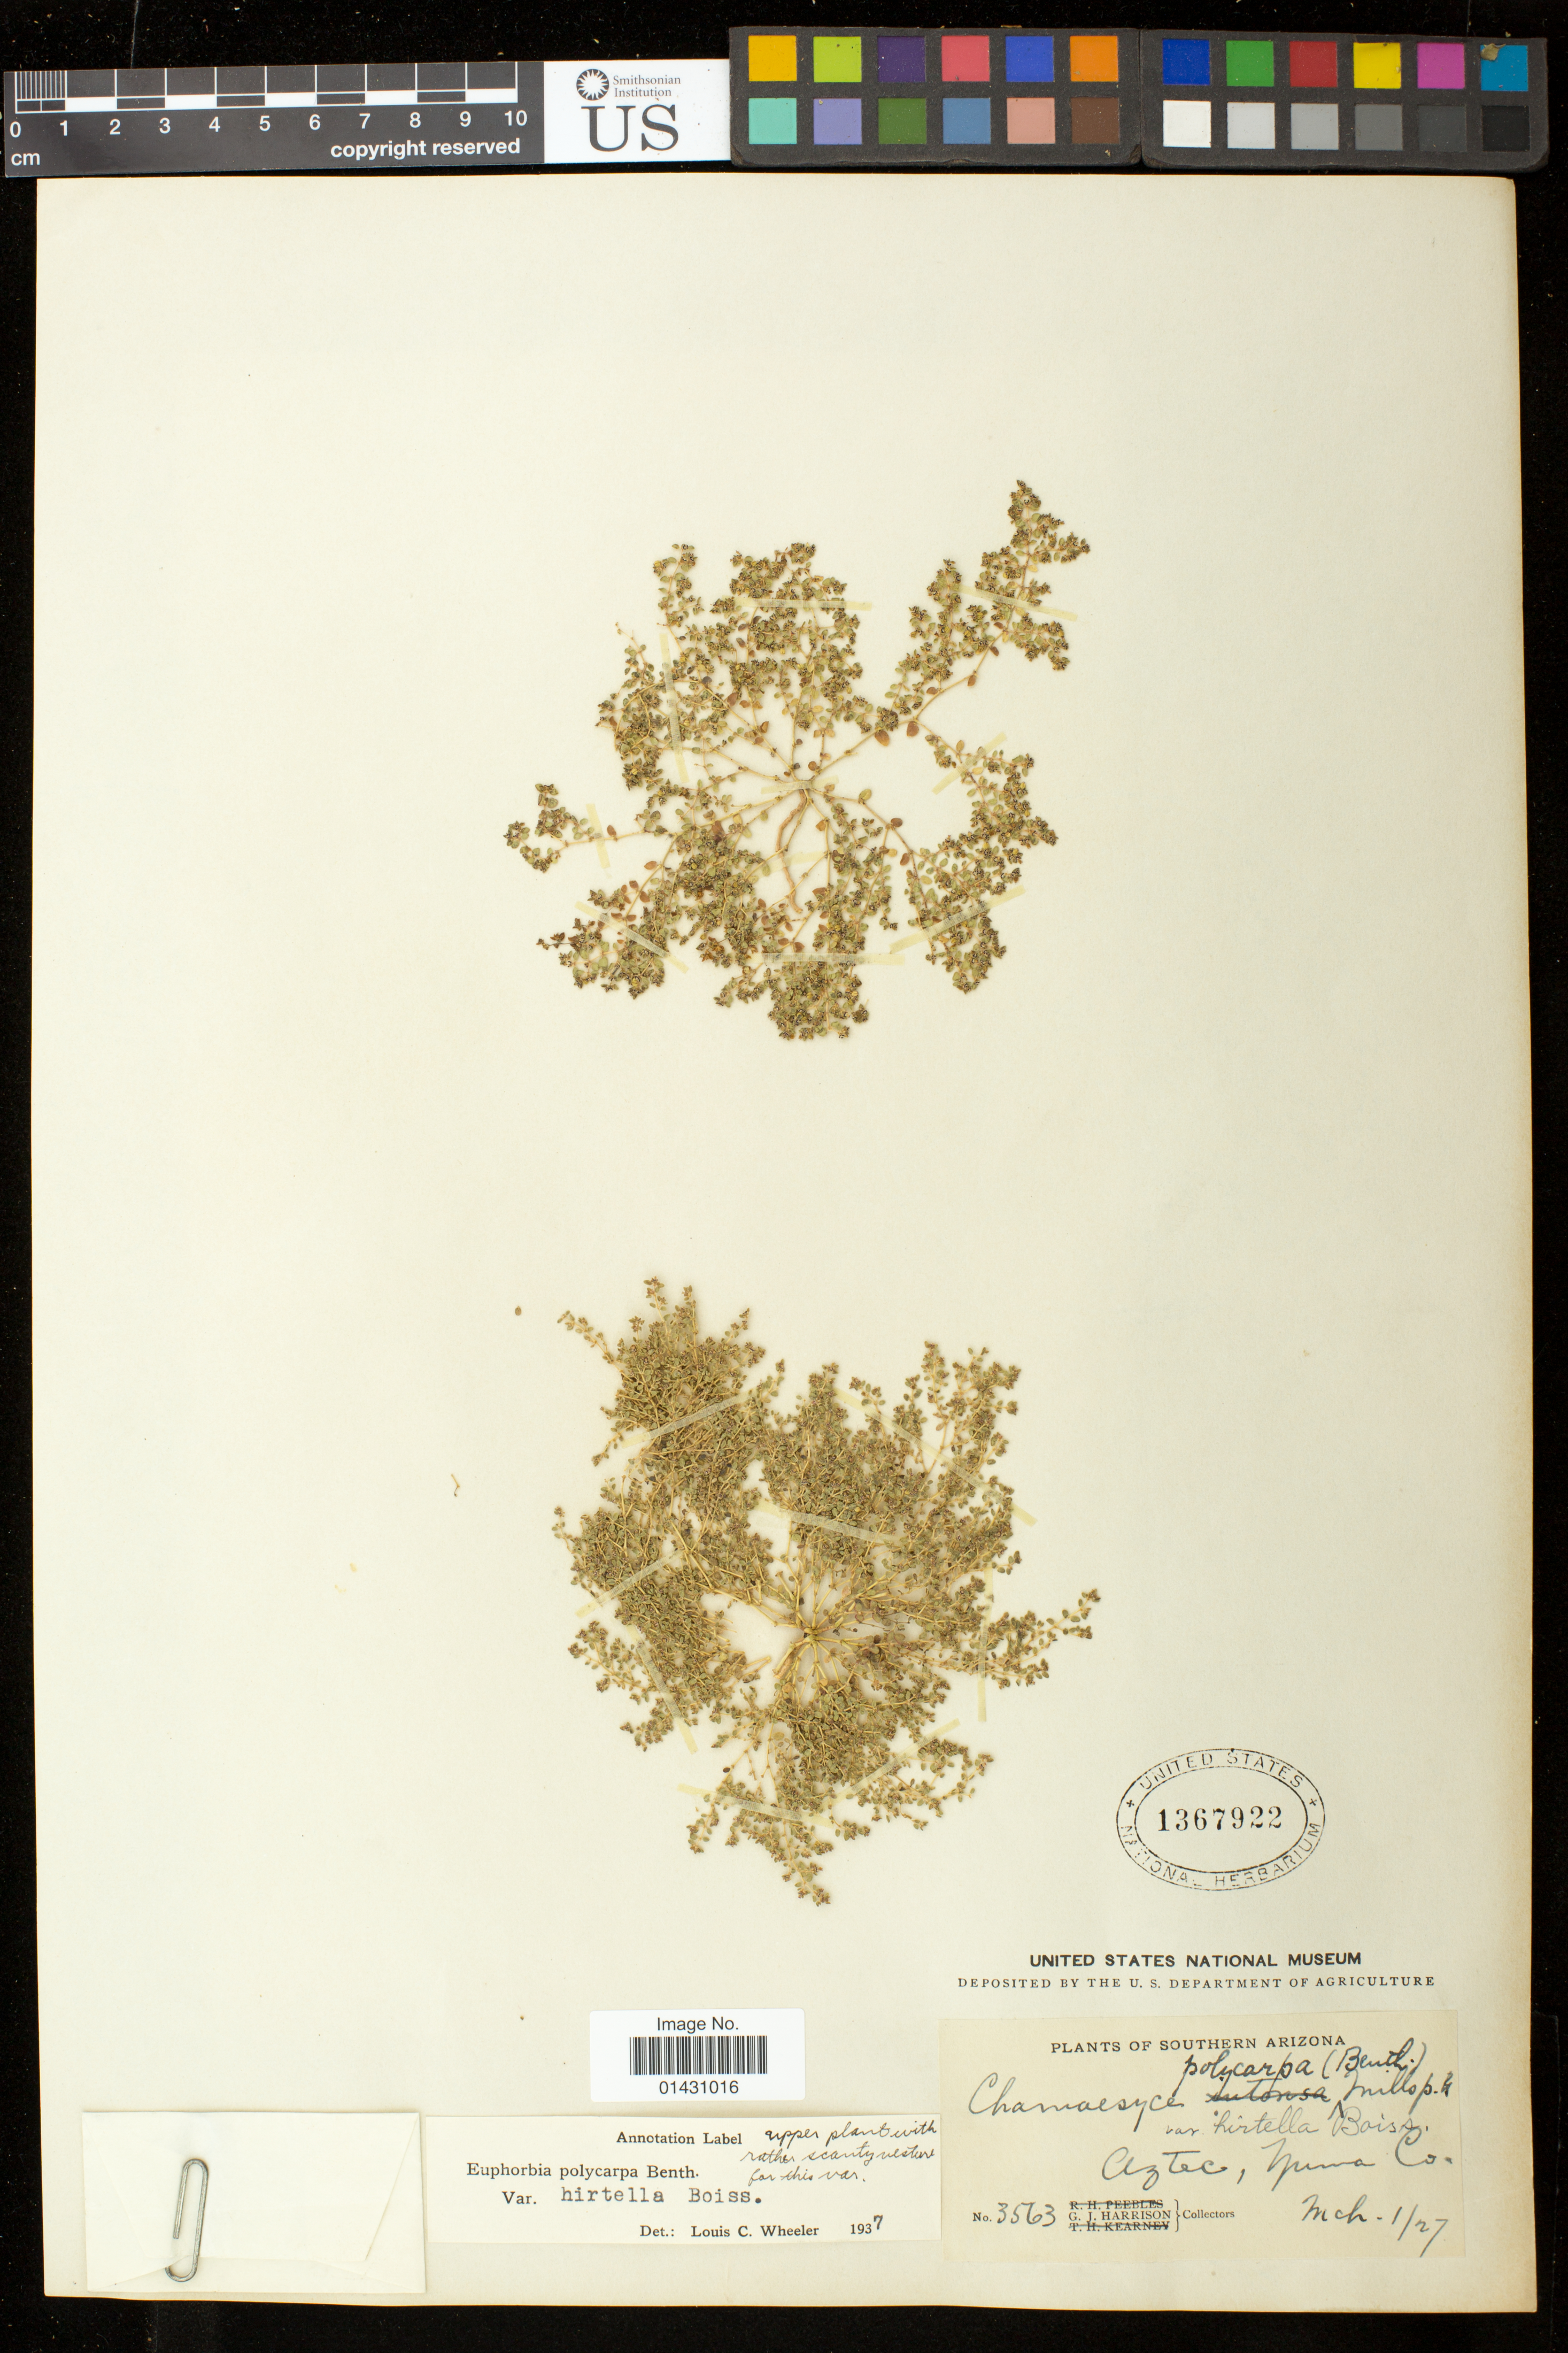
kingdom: Plantae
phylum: Tracheophyta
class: Magnoliopsida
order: Malpighiales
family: Euphorbiaceae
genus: Euphorbia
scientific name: Euphorbia polycarpa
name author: Benth.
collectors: G. J. Harrison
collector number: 3563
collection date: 1927-03-01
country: United States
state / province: Arizona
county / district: Yuma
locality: Aztec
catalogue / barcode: US 1367922